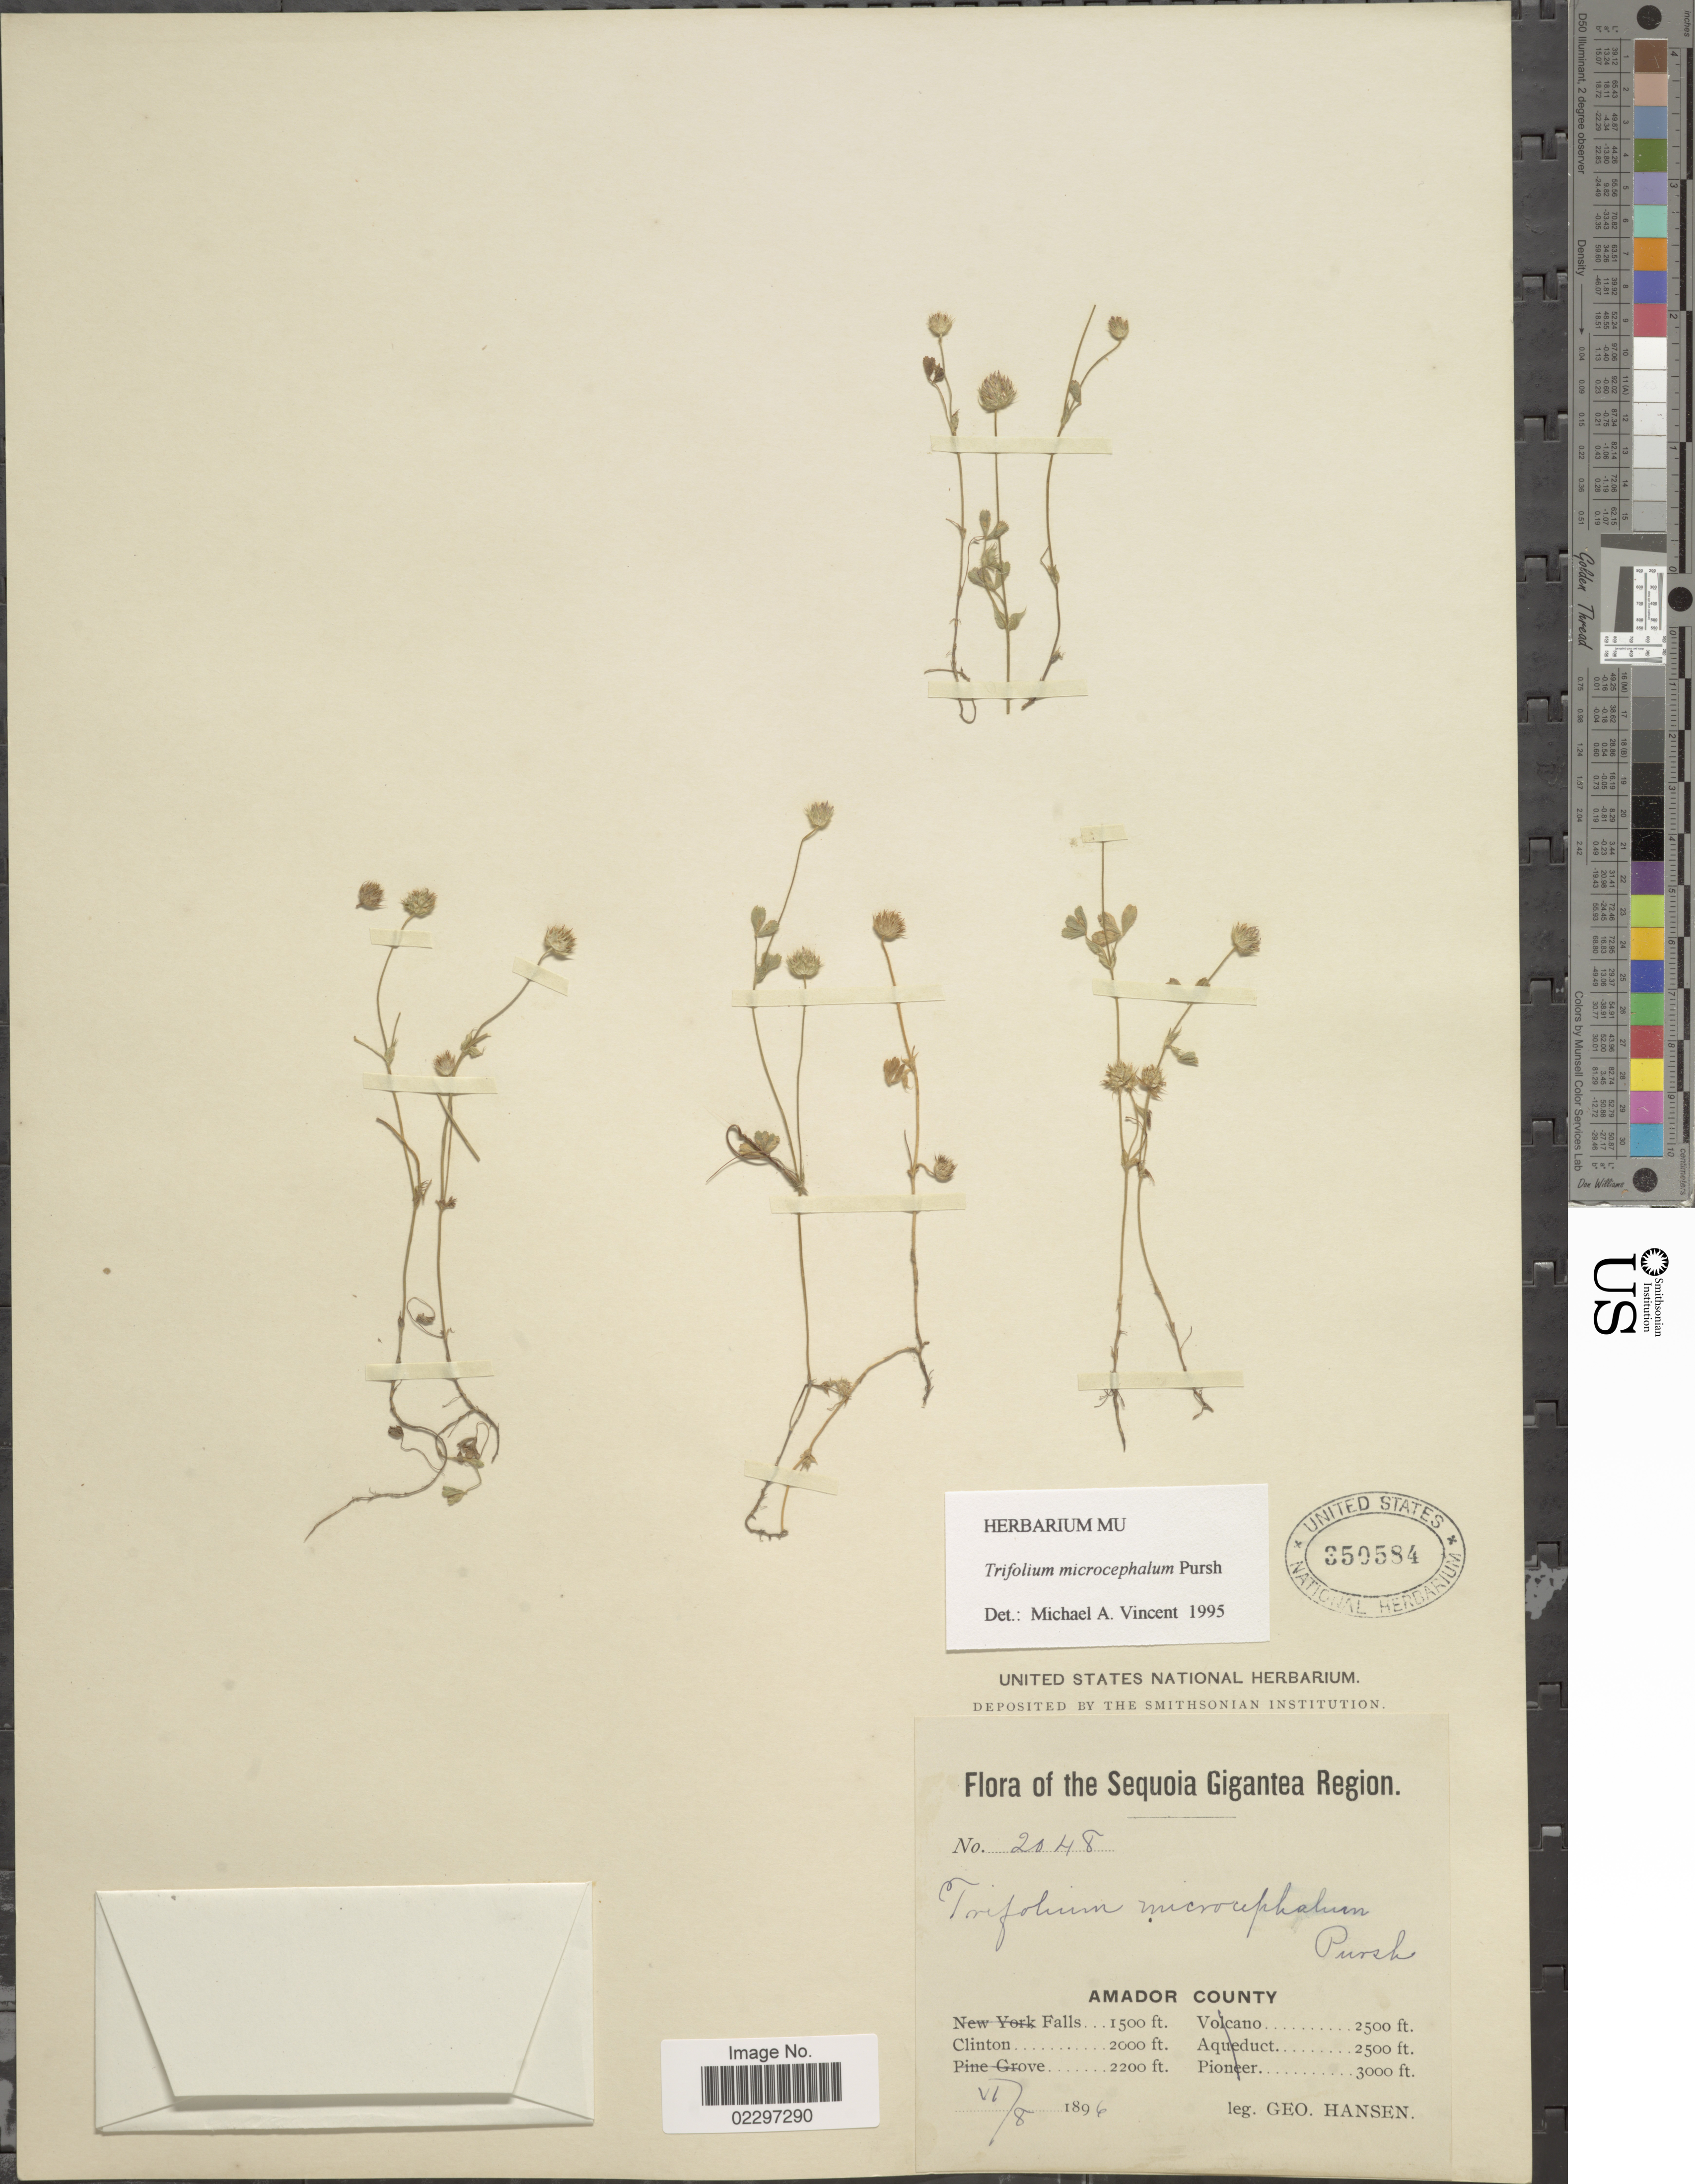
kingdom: Plantae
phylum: Tracheophyta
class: Magnoliopsida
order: Fabales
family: Fabaceae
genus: Trifolium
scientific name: Trifolium microcephalum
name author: Pursh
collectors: G. Hansen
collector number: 2048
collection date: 1896-06-08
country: United States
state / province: California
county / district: Amador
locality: Sequoia Gigantea Region. Amador County. Clinton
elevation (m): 610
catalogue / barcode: US 350584